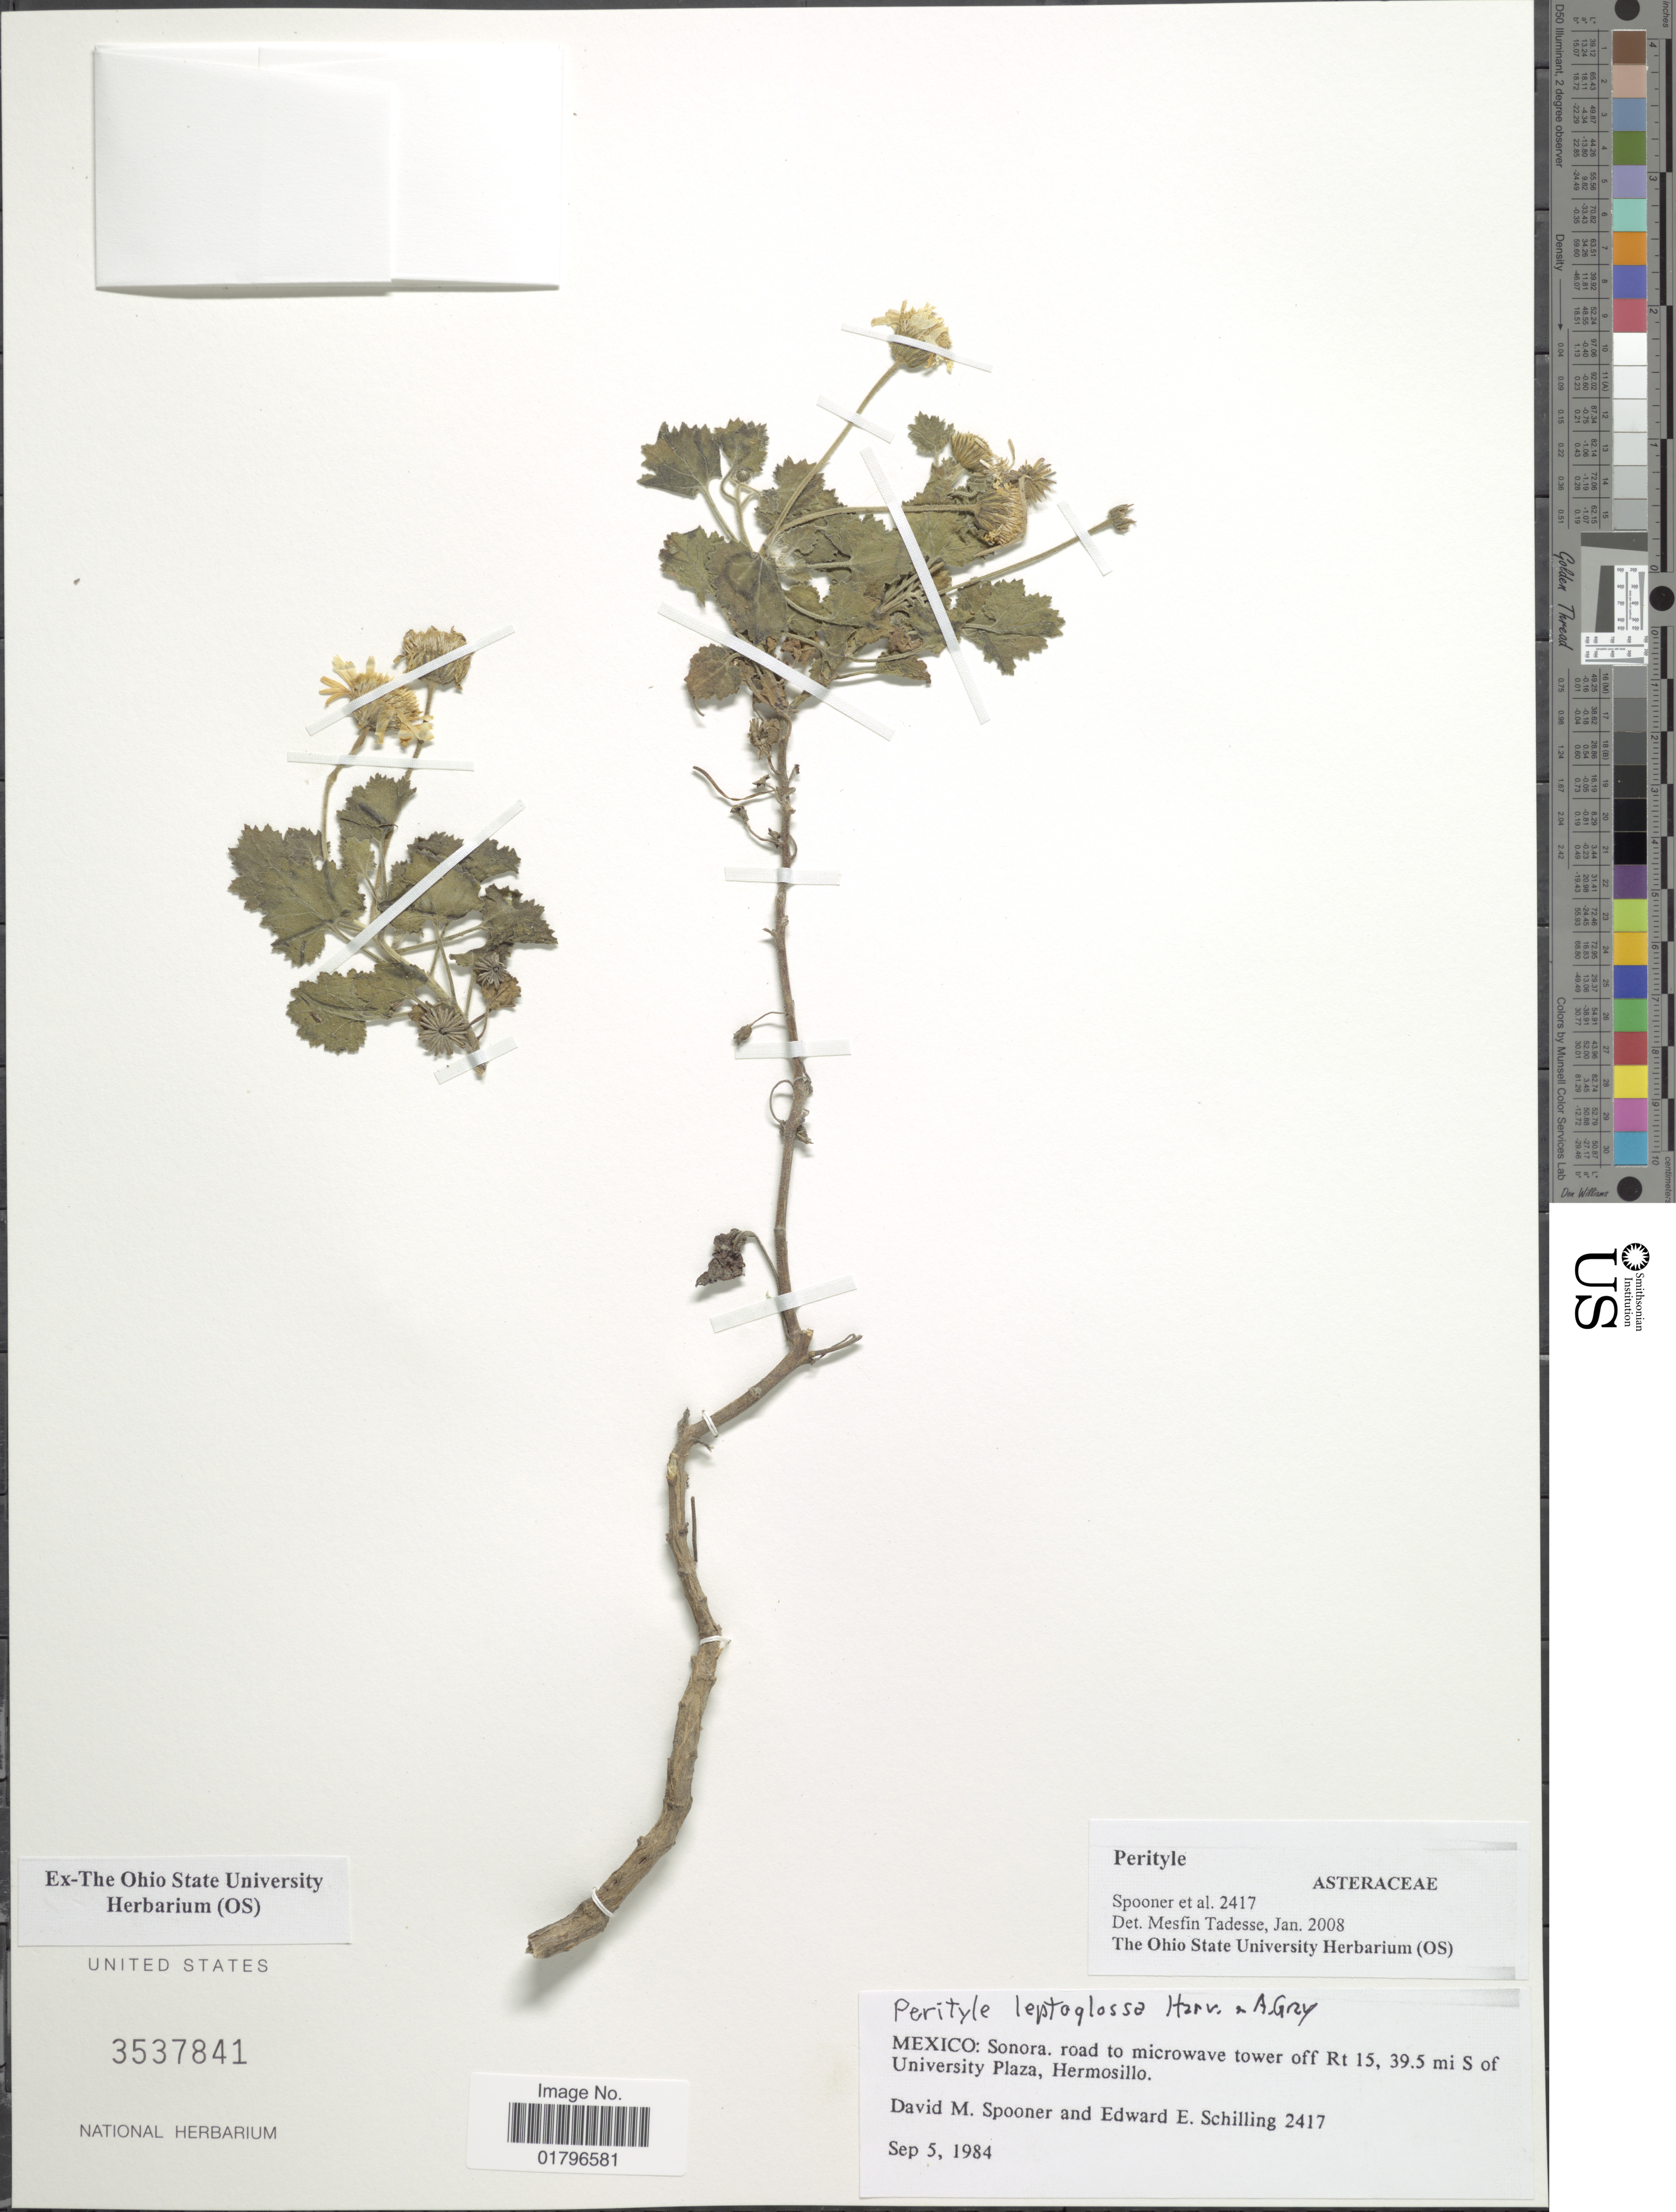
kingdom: Plantae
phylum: Tracheophyta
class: Magnoliopsida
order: Asterales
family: Asteraceae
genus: Perityle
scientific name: Perityle leptoglossa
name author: Harv. & A. Gray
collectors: D. Spooner & E. E. Schilling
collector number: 2417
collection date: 1984-09-05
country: Mexico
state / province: Sonora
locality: Road to microwave tower off Rt 15, 39.5 mi. S of University Plaza, Hermosillo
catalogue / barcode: US 3537841